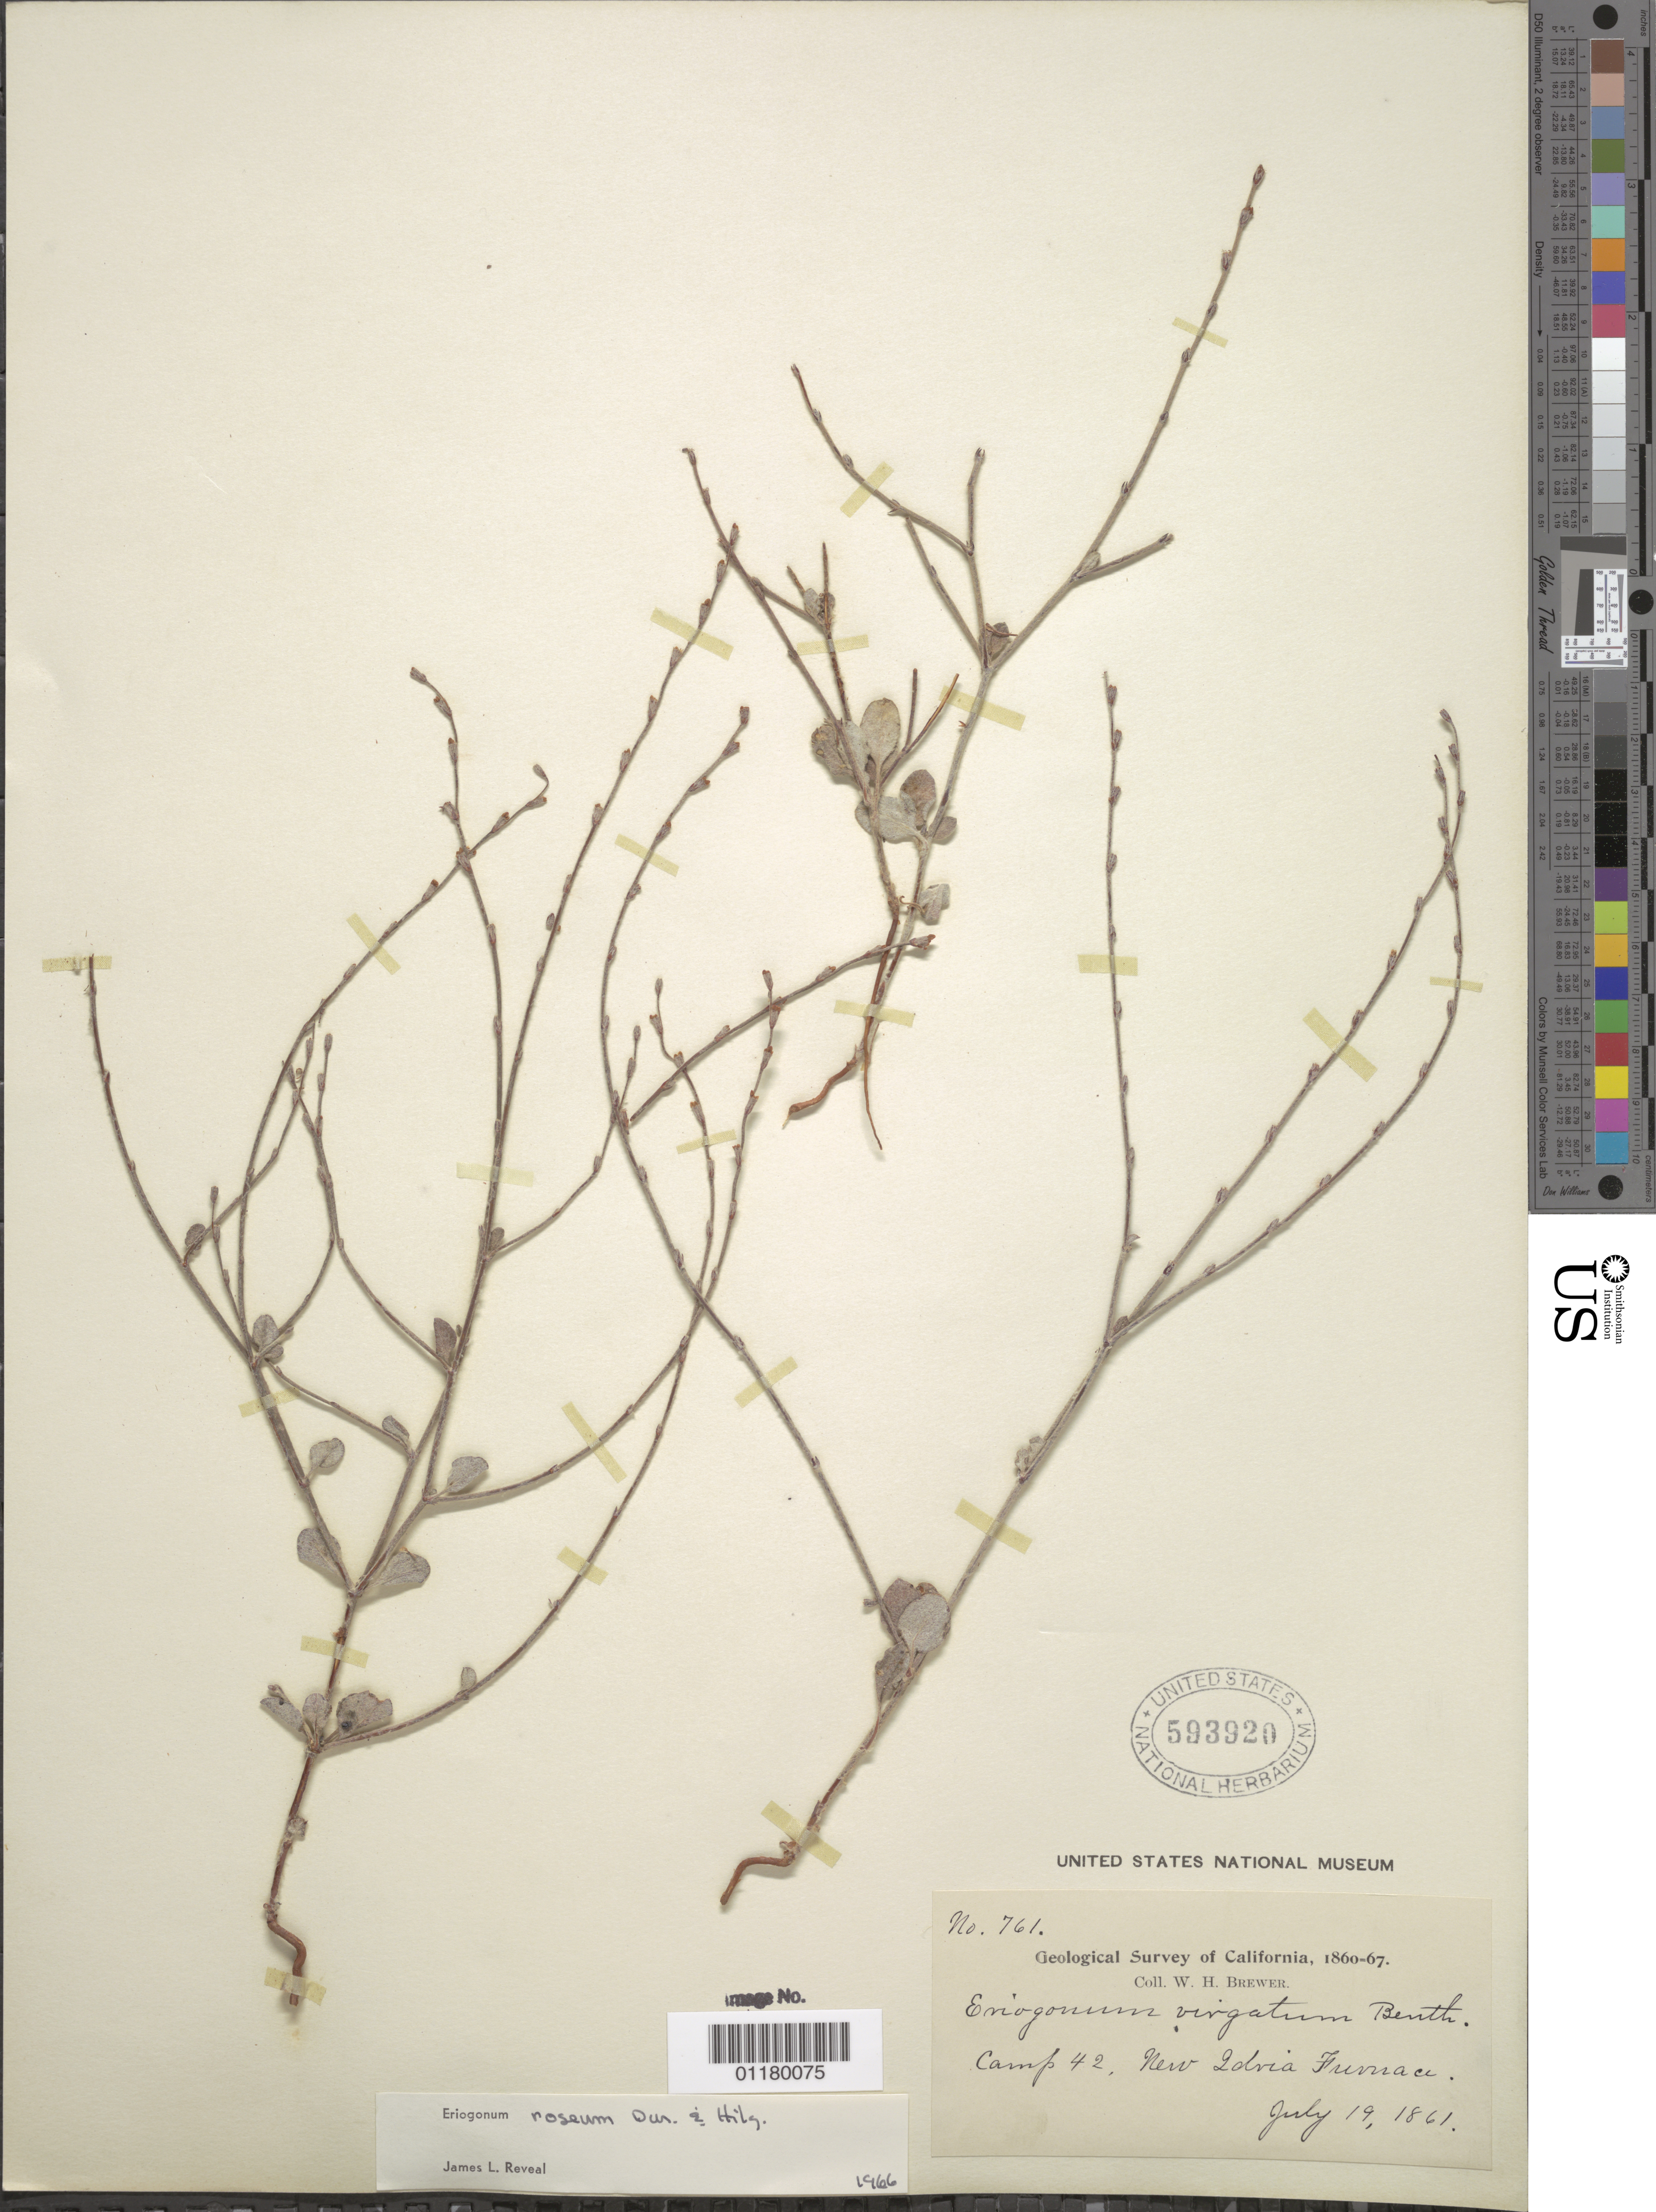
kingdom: Plantae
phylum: Tracheophyta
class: Magnoliopsida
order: Caryophyllales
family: Polygonaceae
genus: Eriogonum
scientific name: Eriogonum roseum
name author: Durand & Hilg.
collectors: W. H. Brewer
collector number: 761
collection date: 1861-07-19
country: United States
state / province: California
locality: Camp 42, New Idria Furnace.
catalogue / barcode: US 593920